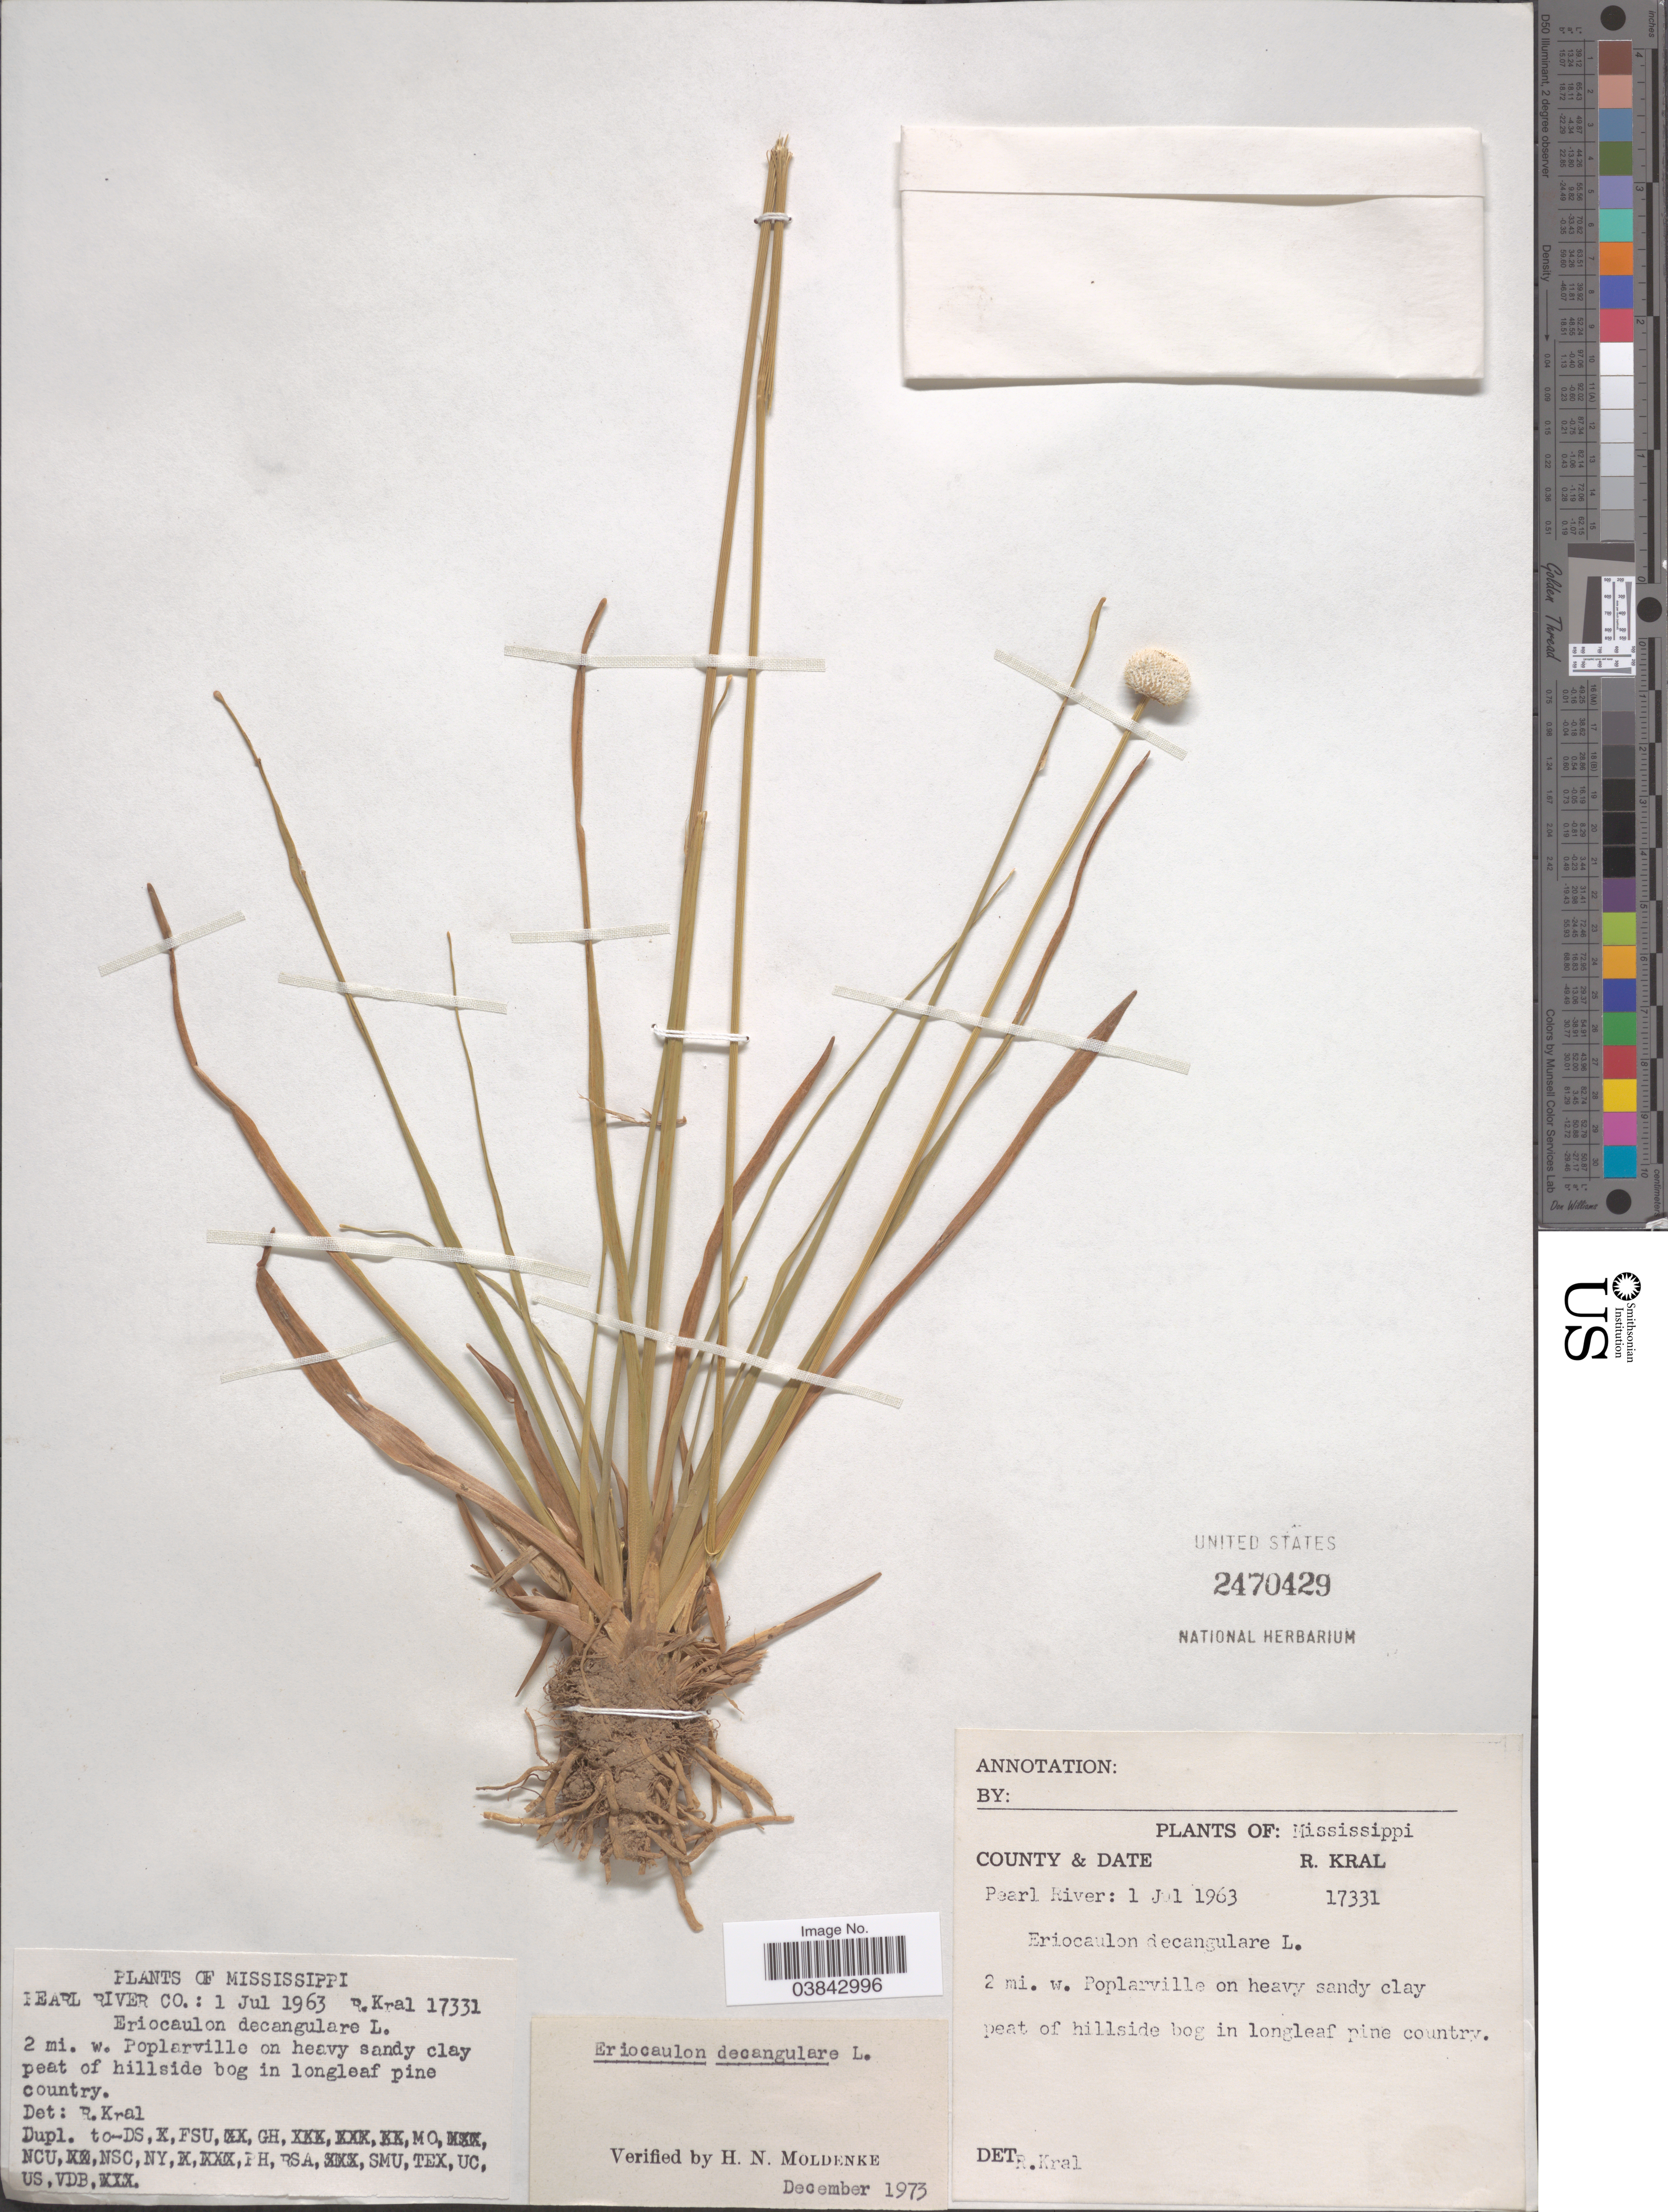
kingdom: Plantae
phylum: Tracheophyta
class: Liliopsida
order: Poales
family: Eriocaulaceae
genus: Eriocaulon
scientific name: Eriocaulon decangulare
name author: L.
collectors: R. Kral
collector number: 17331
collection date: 1963-07-01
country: United States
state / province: Mississippi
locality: Pearl River Co. 2 mi. w. Poplarville.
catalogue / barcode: US 2470429